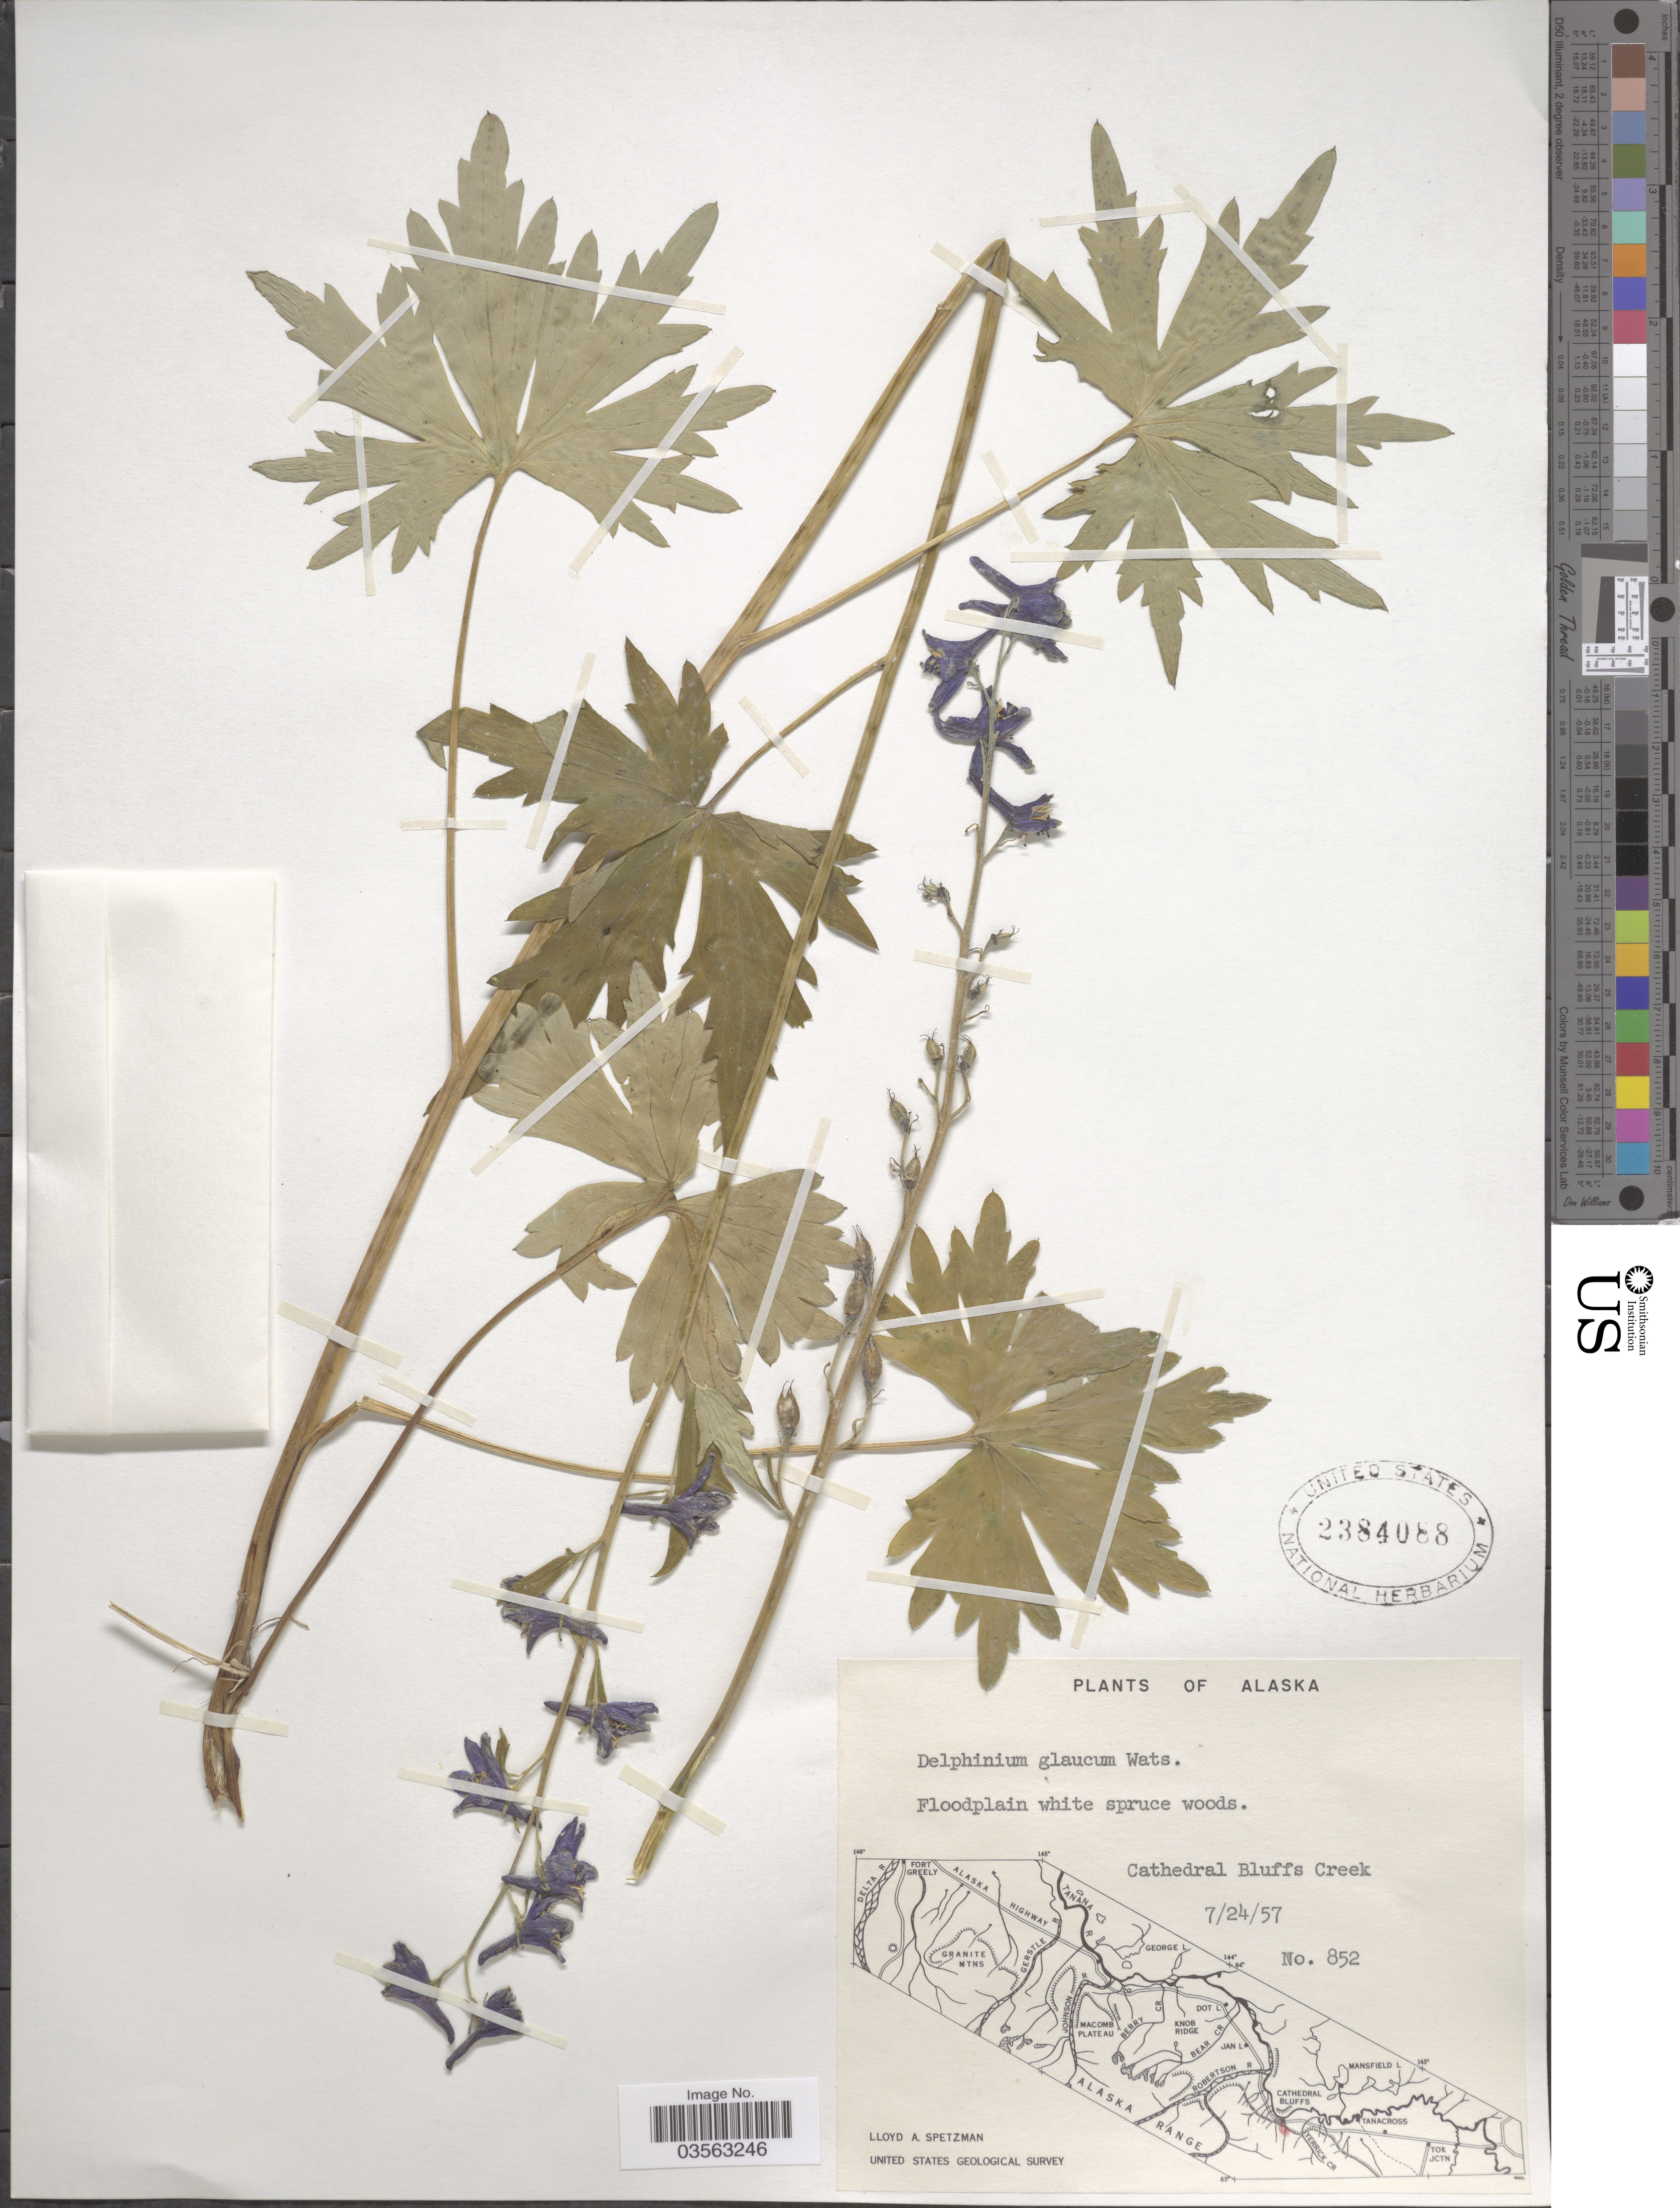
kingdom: Plantae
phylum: Tracheophyta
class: Magnoliopsida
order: Ranunculales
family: Ranunculaceae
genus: Delphinium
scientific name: Delphinium glaucum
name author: S. Watson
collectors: L. Spetzman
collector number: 852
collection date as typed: Transcribed d/m/y: 24/7/57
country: United States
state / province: Alaska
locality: Cathedral Bluffs Creek.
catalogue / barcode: US 2384088